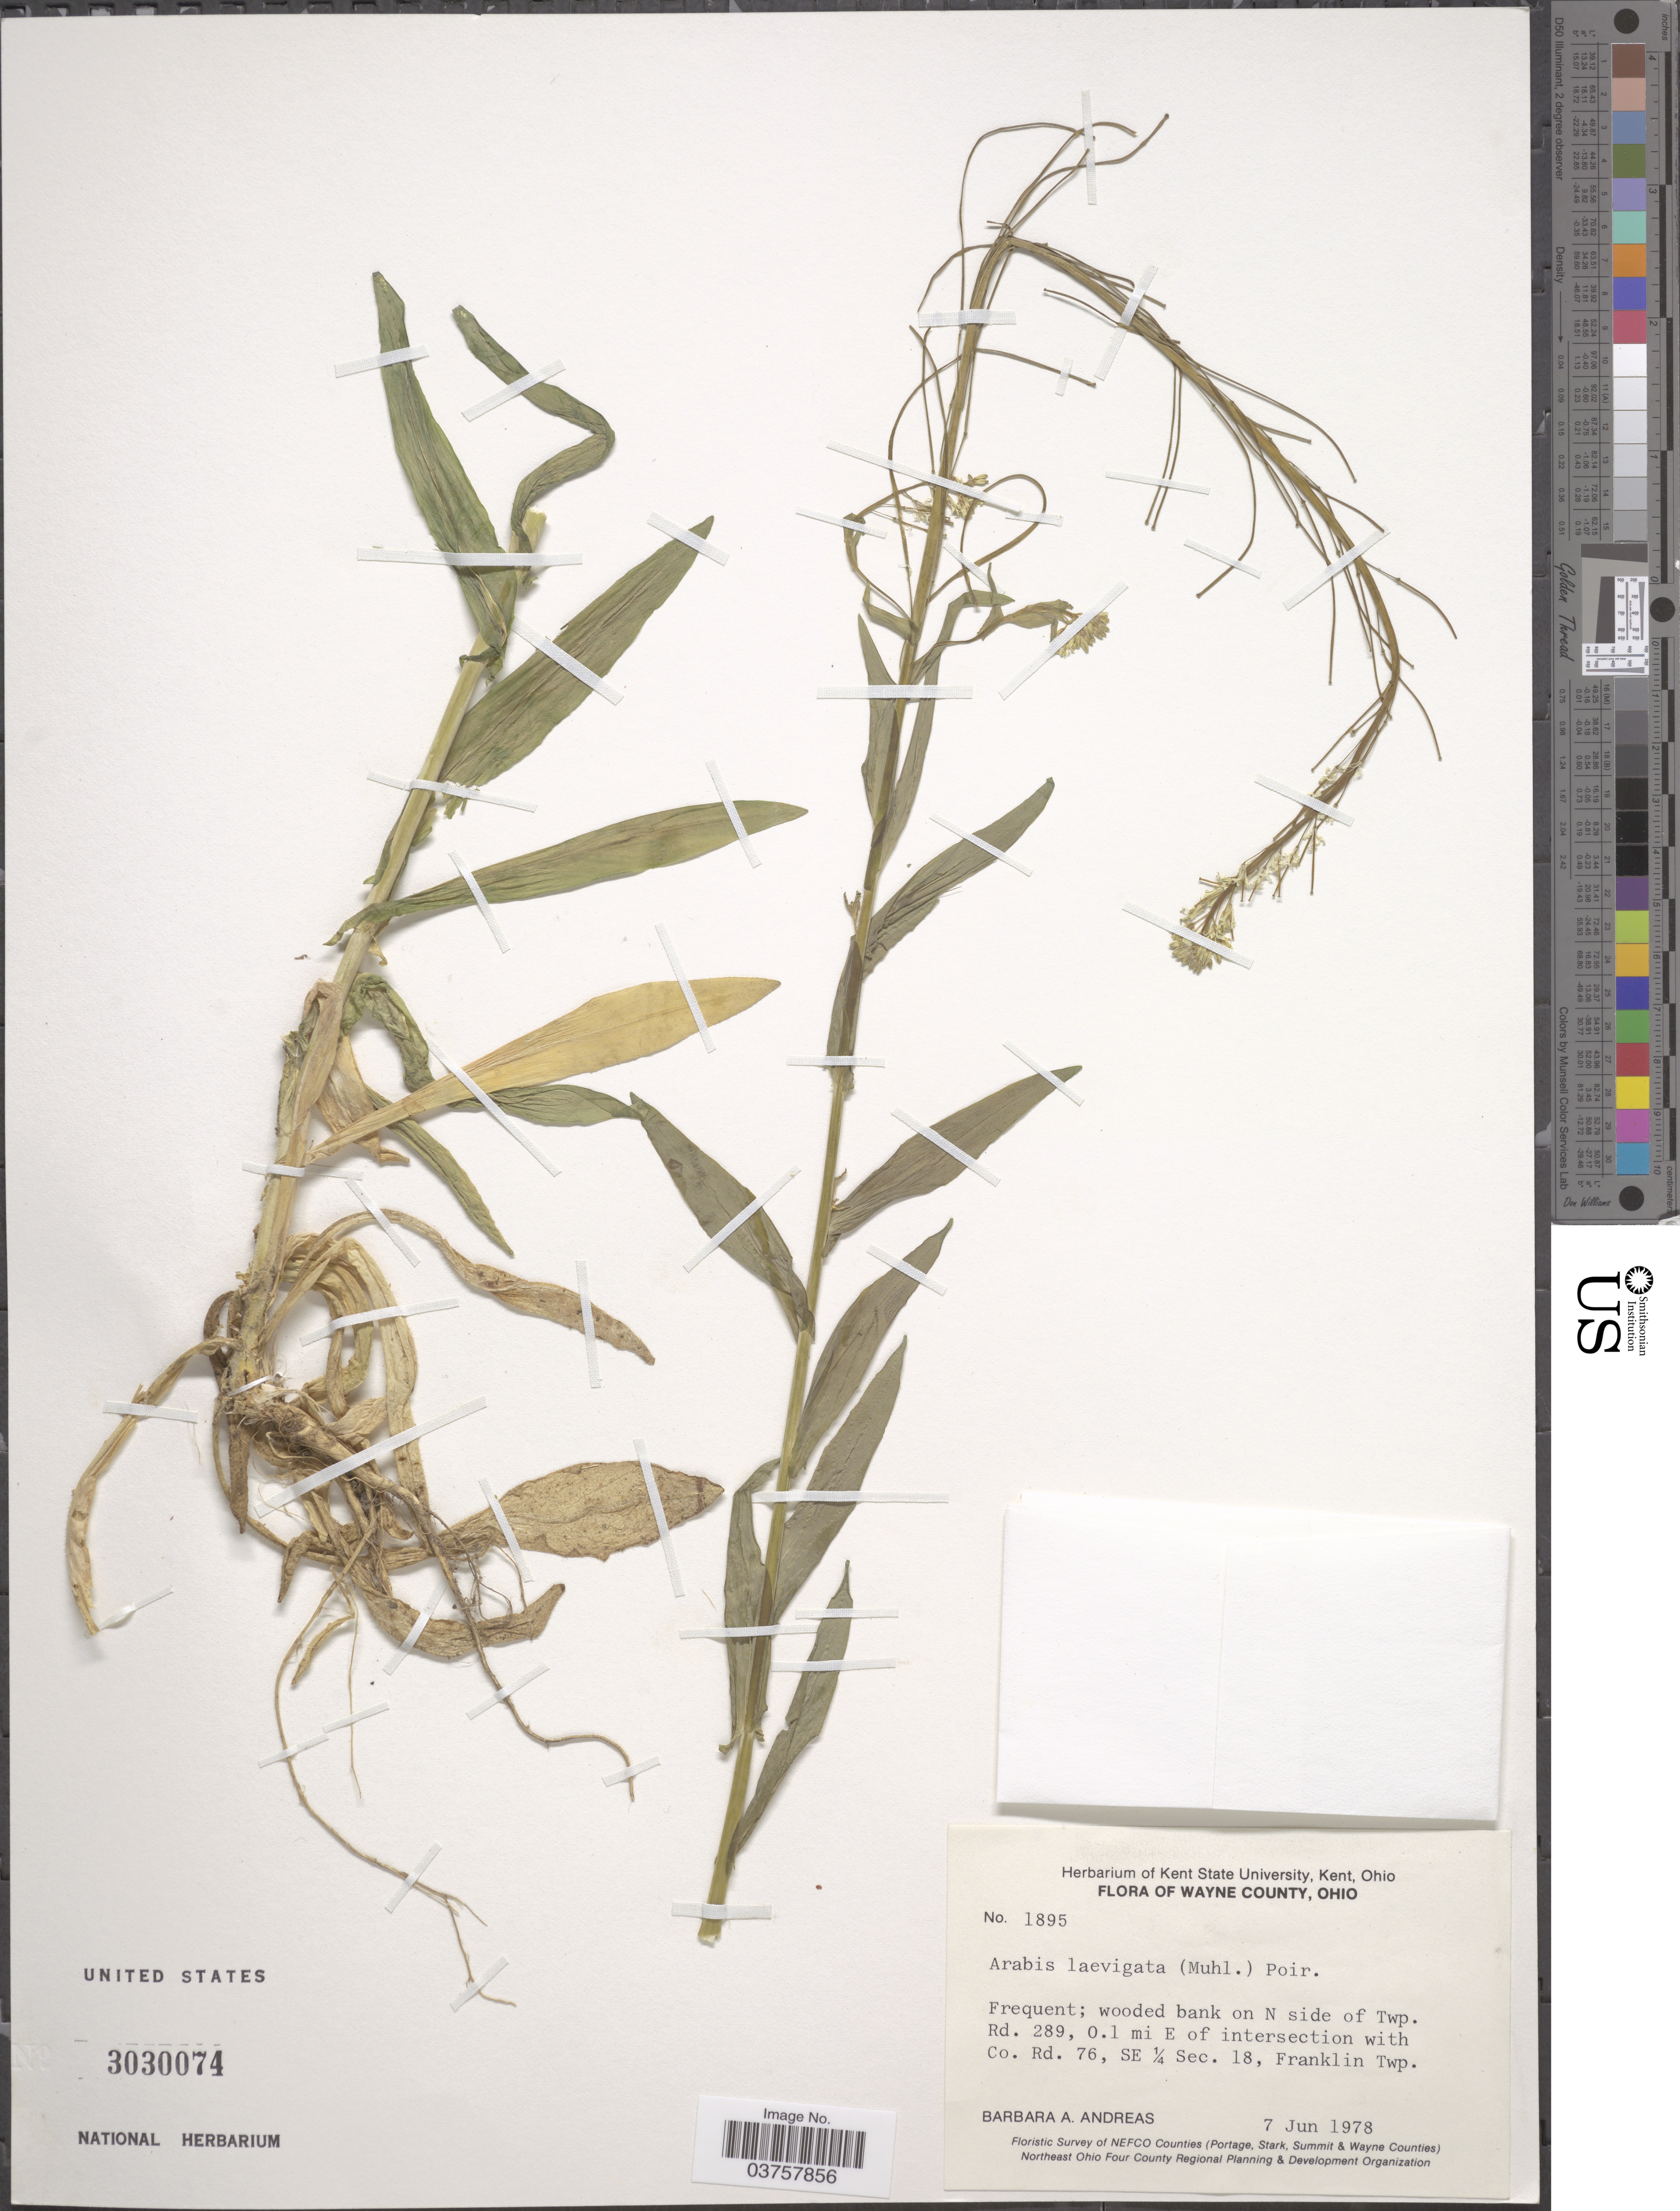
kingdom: Plantae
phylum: Tracheophyta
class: Magnoliopsida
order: Brassicales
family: Brassicaceae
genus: Arabis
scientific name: Arabis laevigata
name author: (Muhl. ex Willd.) Poir.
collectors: B. A. Andreas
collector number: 1895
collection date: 1978-06-07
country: United States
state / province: Ohio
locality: Wayne County. Wooded bank on N side of Twp. Rd. 289, 0.1 mi E of intersection with Co. Rd. 76, SE ¼ Sec. 18, Franklin Twp.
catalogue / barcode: US 3030074